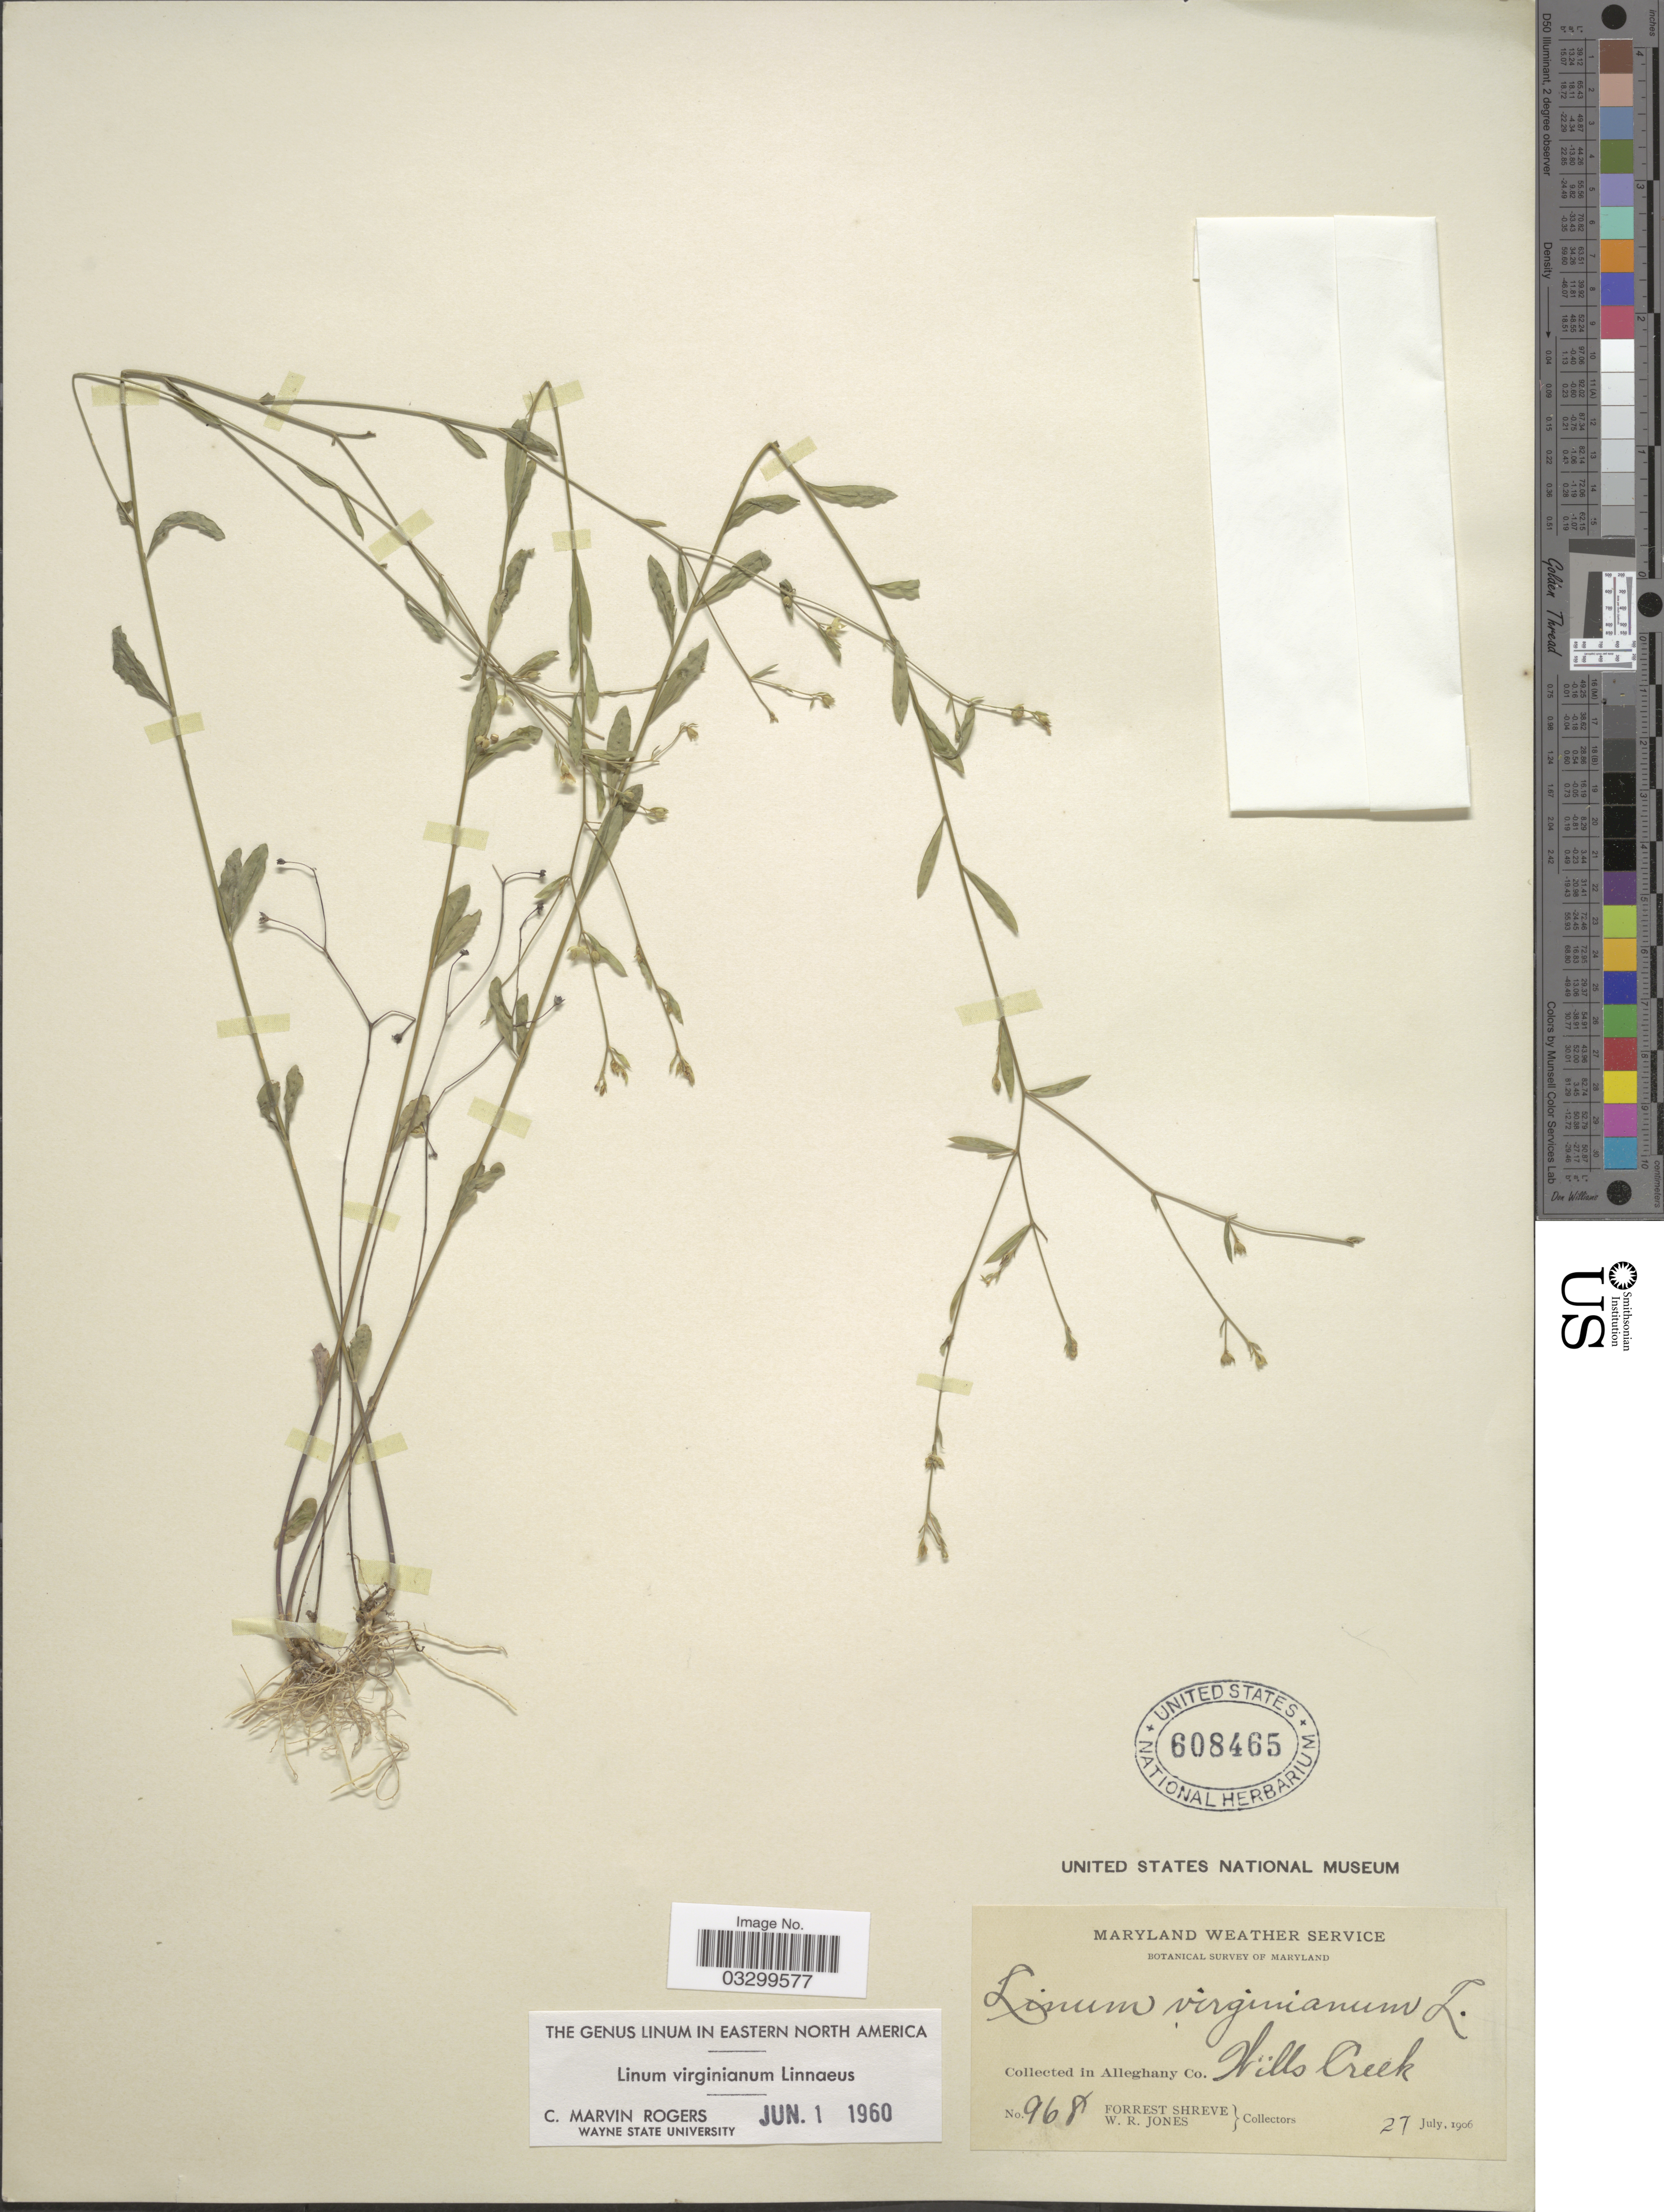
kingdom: Plantae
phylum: Tracheophyta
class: Magnoliopsida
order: Malpighiales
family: Linaceae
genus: Linum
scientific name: Linum virginianum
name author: L.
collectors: F. Shreve & W. R. Jones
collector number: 968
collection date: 1906-07-27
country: United States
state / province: Maryland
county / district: Allegany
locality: In the Allegheny Co. Wills Creek.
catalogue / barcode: US 608465